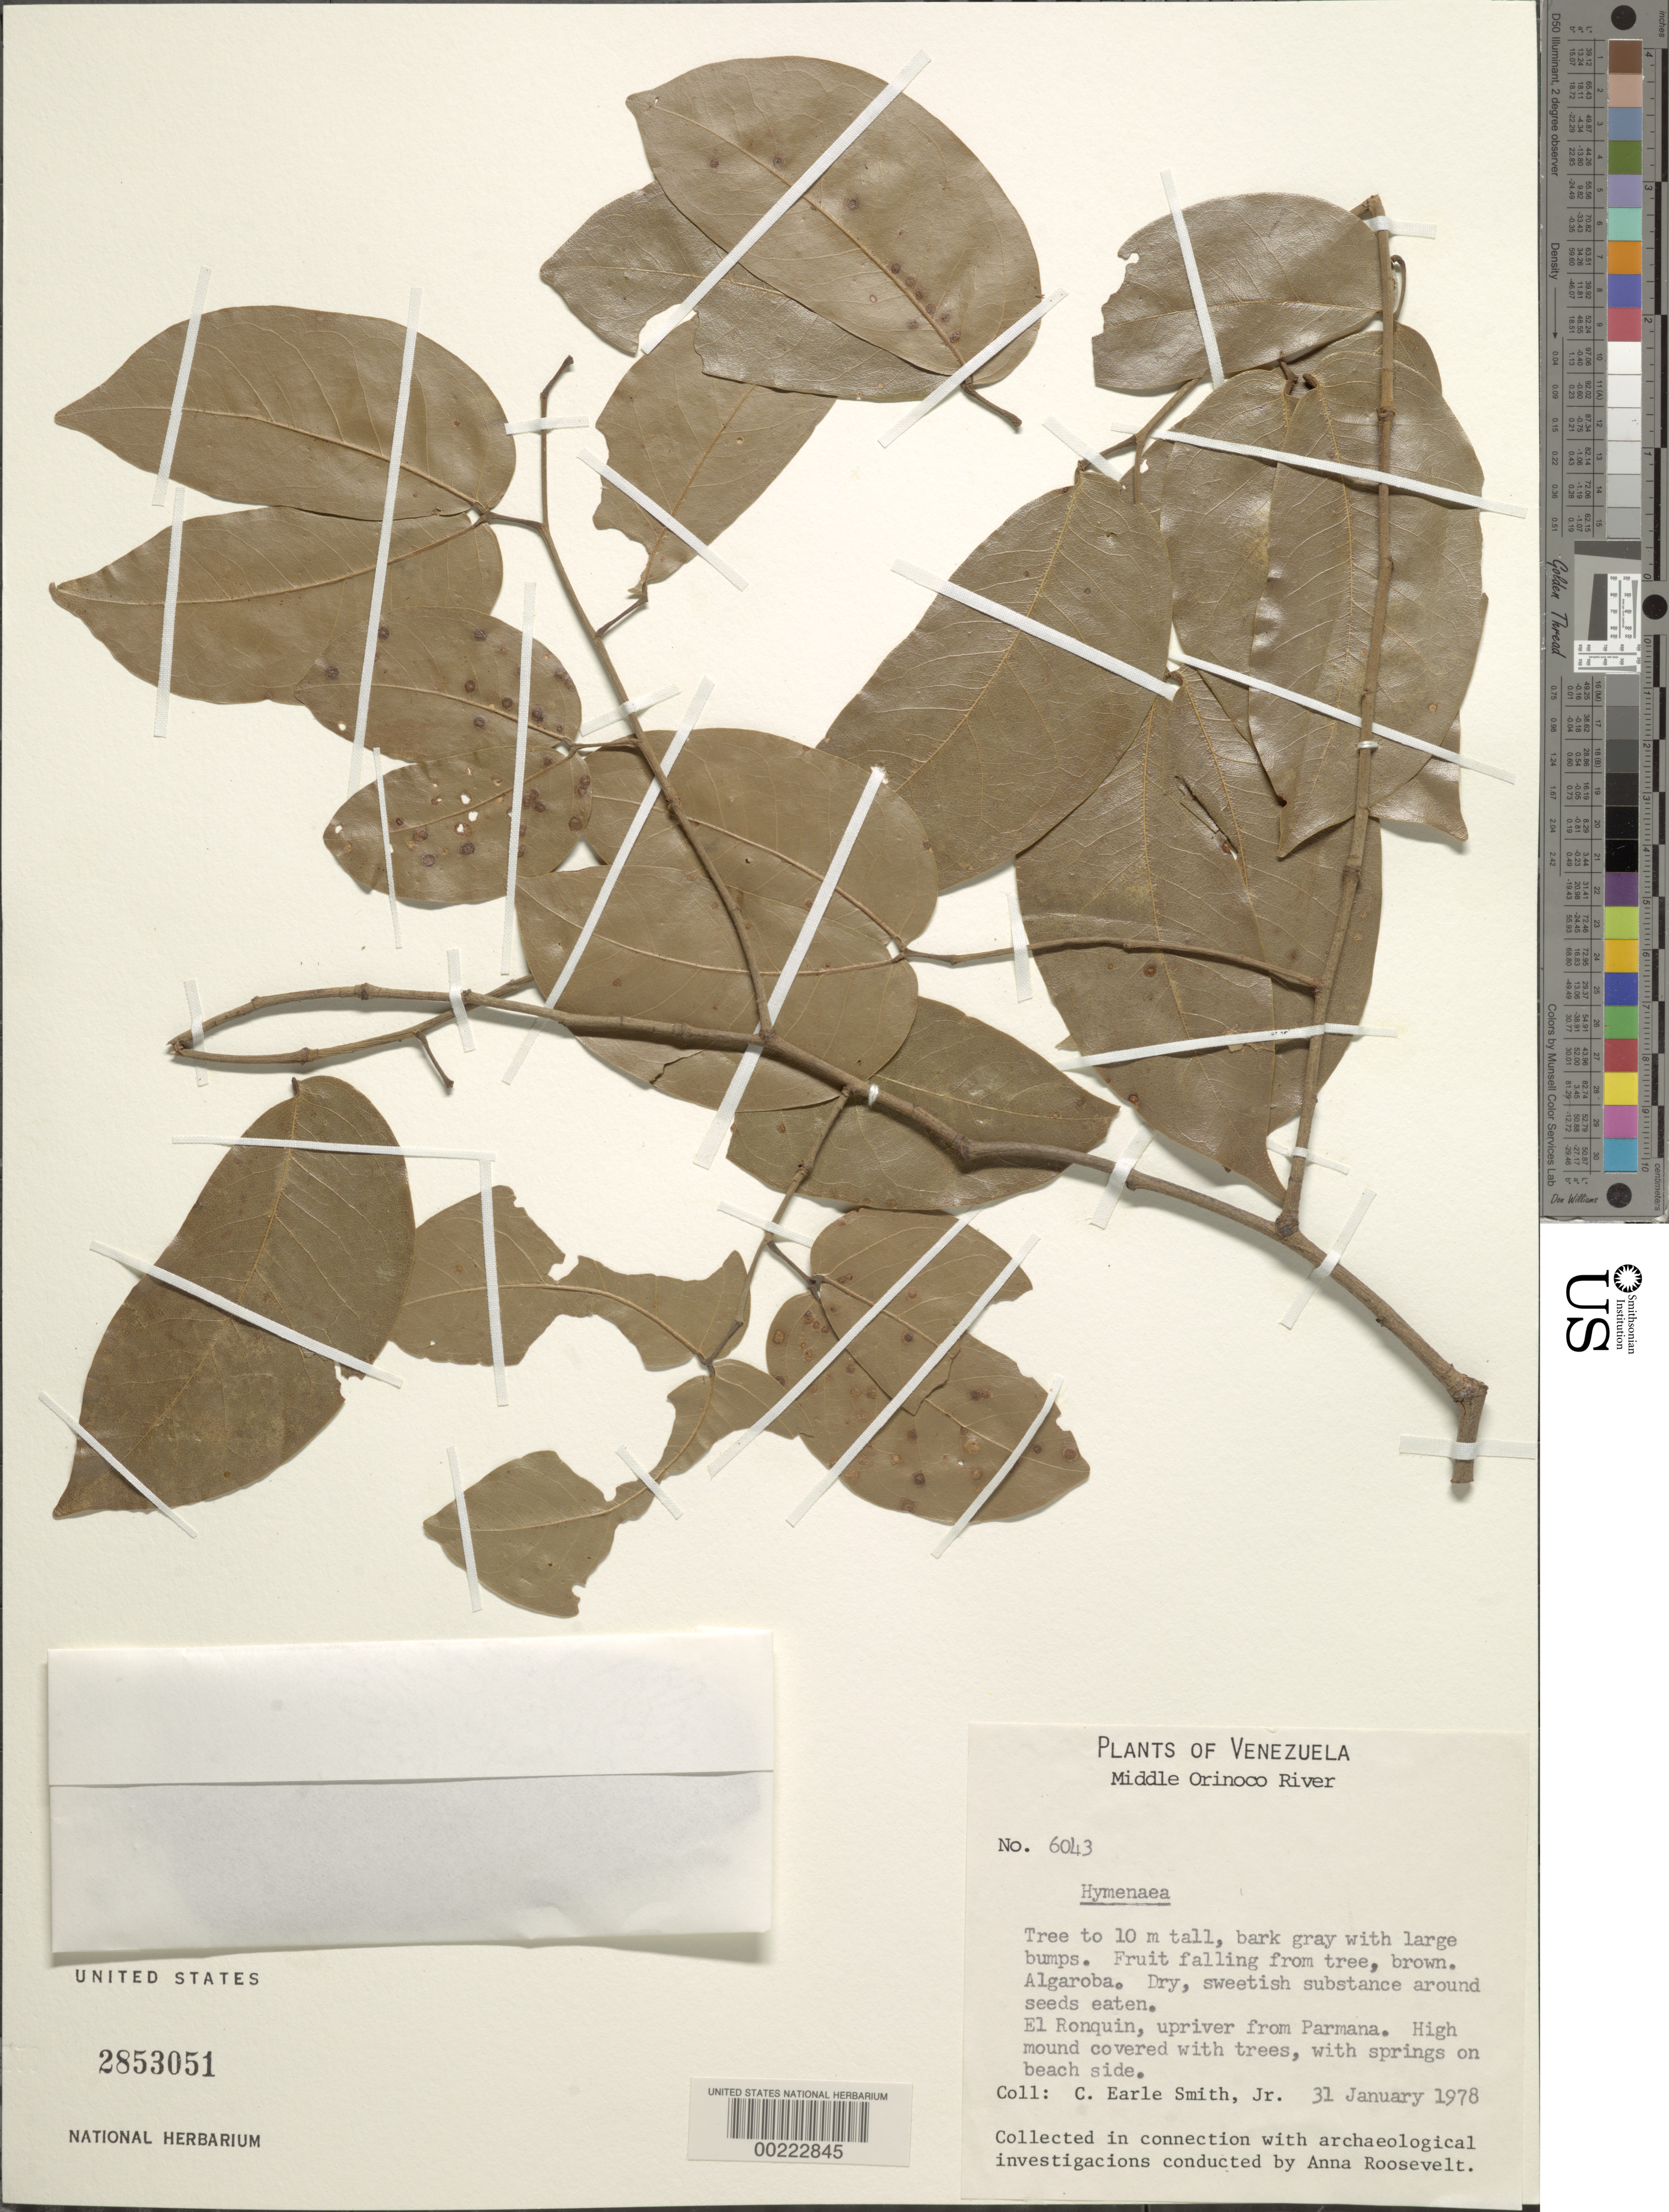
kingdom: Plantae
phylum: Tracheophyta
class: Magnoliopsida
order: Fabales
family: Fabaceae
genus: Hymenaea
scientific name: Hymenaea sp.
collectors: C. E. Smith Jr.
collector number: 6043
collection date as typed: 31 Jan 1978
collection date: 1978-01-31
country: Venezuela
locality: El ronquin, upriver from parmana; middle orinoco river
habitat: High mound covered with trees, with springs on beach side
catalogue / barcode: US 2853051